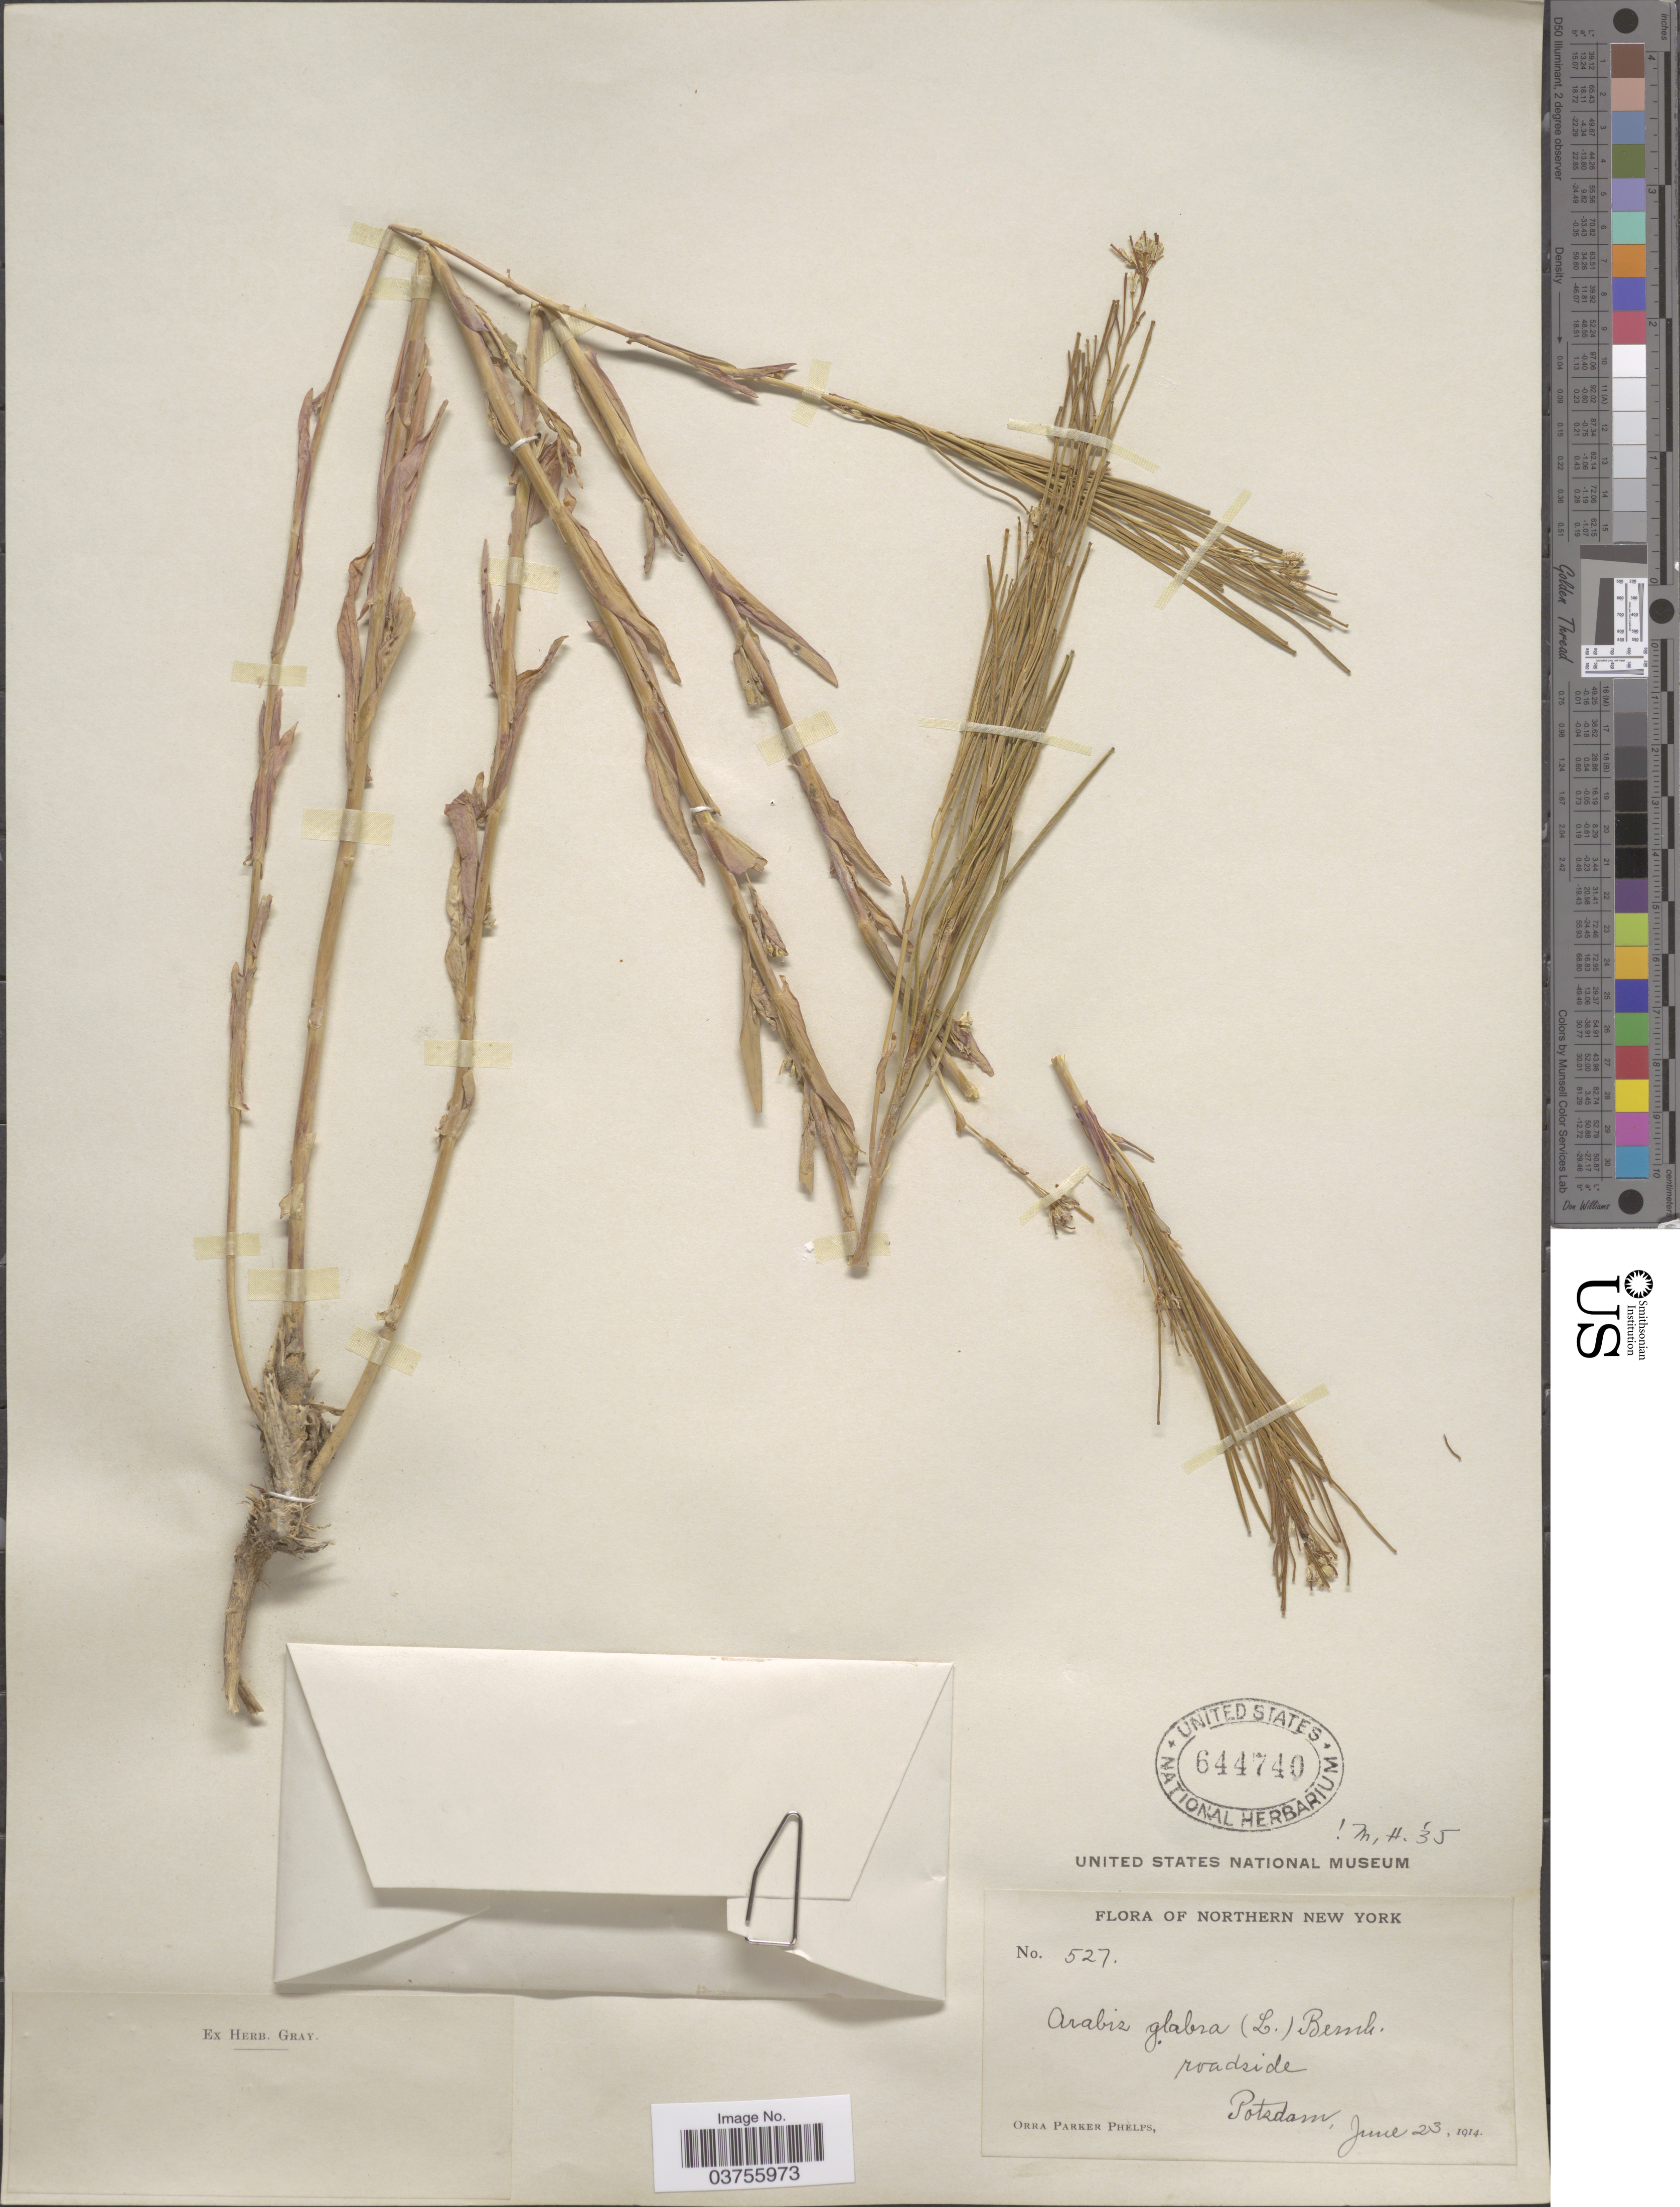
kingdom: Plantae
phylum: Tracheophyta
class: Magnoliopsida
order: Brassicales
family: Brassicaceae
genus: Turritis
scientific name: Turritis glabra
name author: L.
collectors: O. P. Phelps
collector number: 527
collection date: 1914-06-23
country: United States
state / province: New York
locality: Northern New York. Potsdam.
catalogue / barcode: US 644740